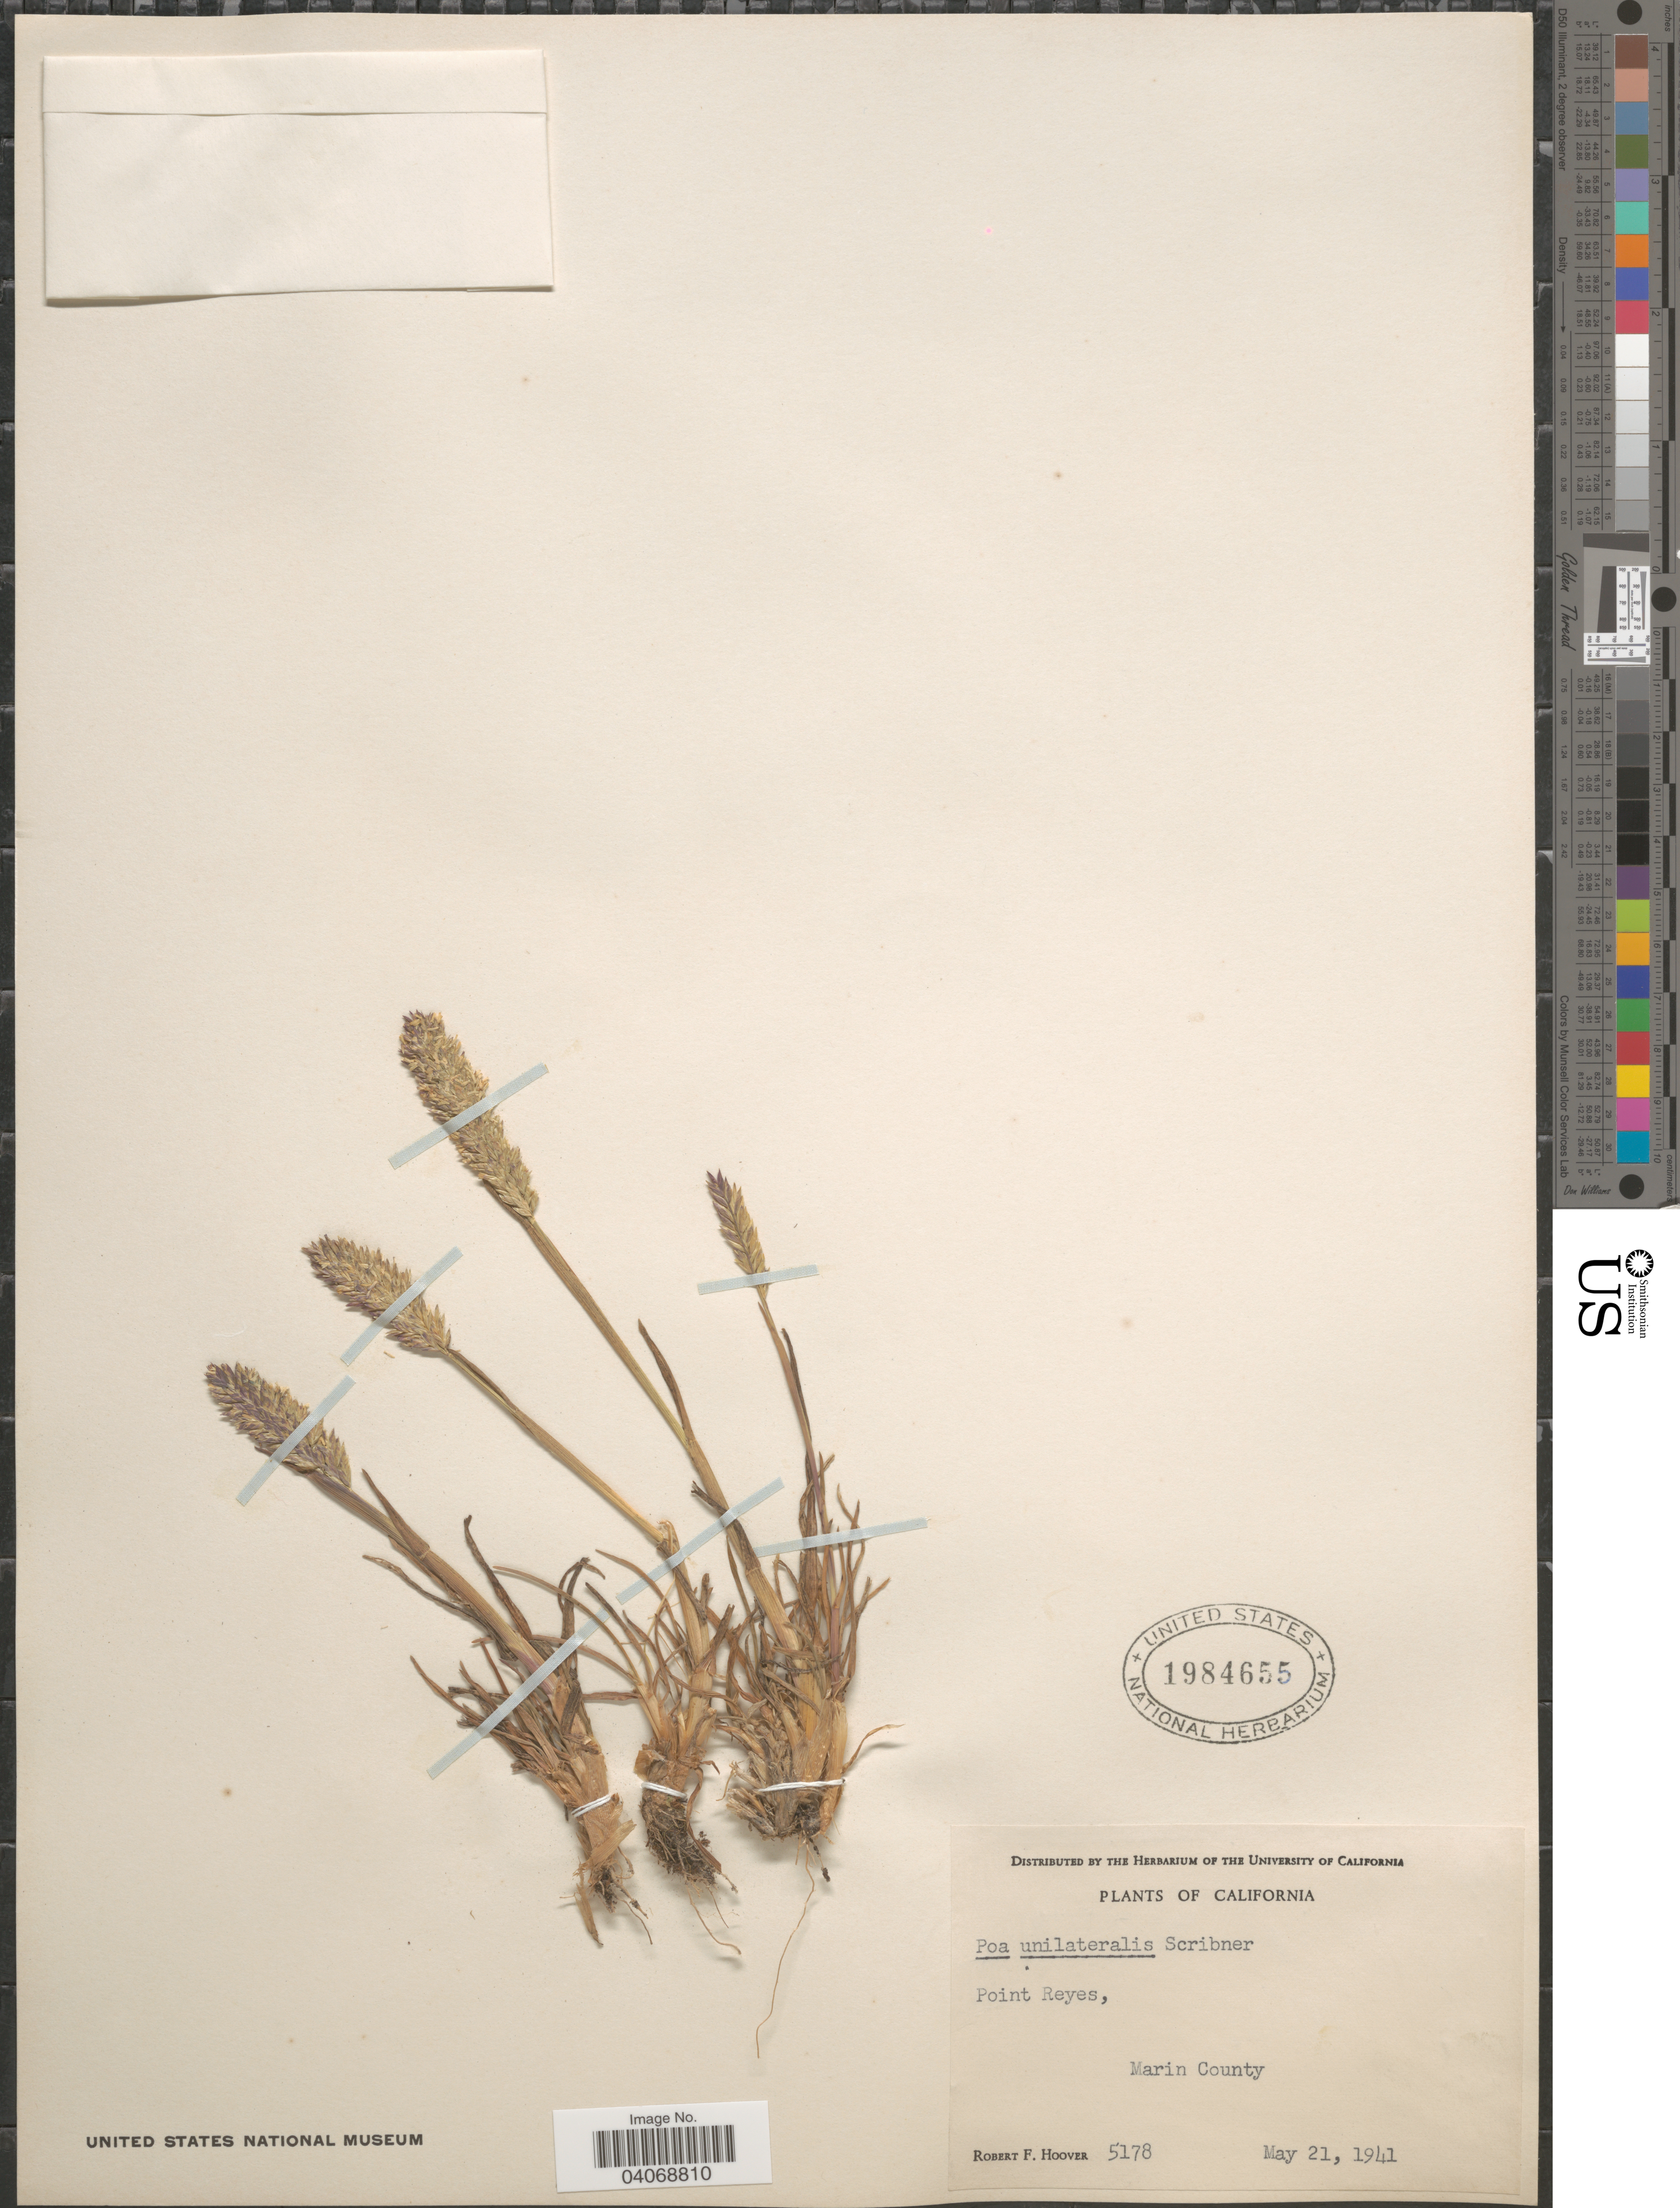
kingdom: Plantae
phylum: Tracheophyta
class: Liliopsida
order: Poales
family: Poaceae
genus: Poa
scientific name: Poa unilateralis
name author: Scribn. ex Vasey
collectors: R. F. Hoover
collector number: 5178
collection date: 1941-05-21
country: United States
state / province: California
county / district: Marin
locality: Point Reyes, Marin County.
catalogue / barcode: US 1984655